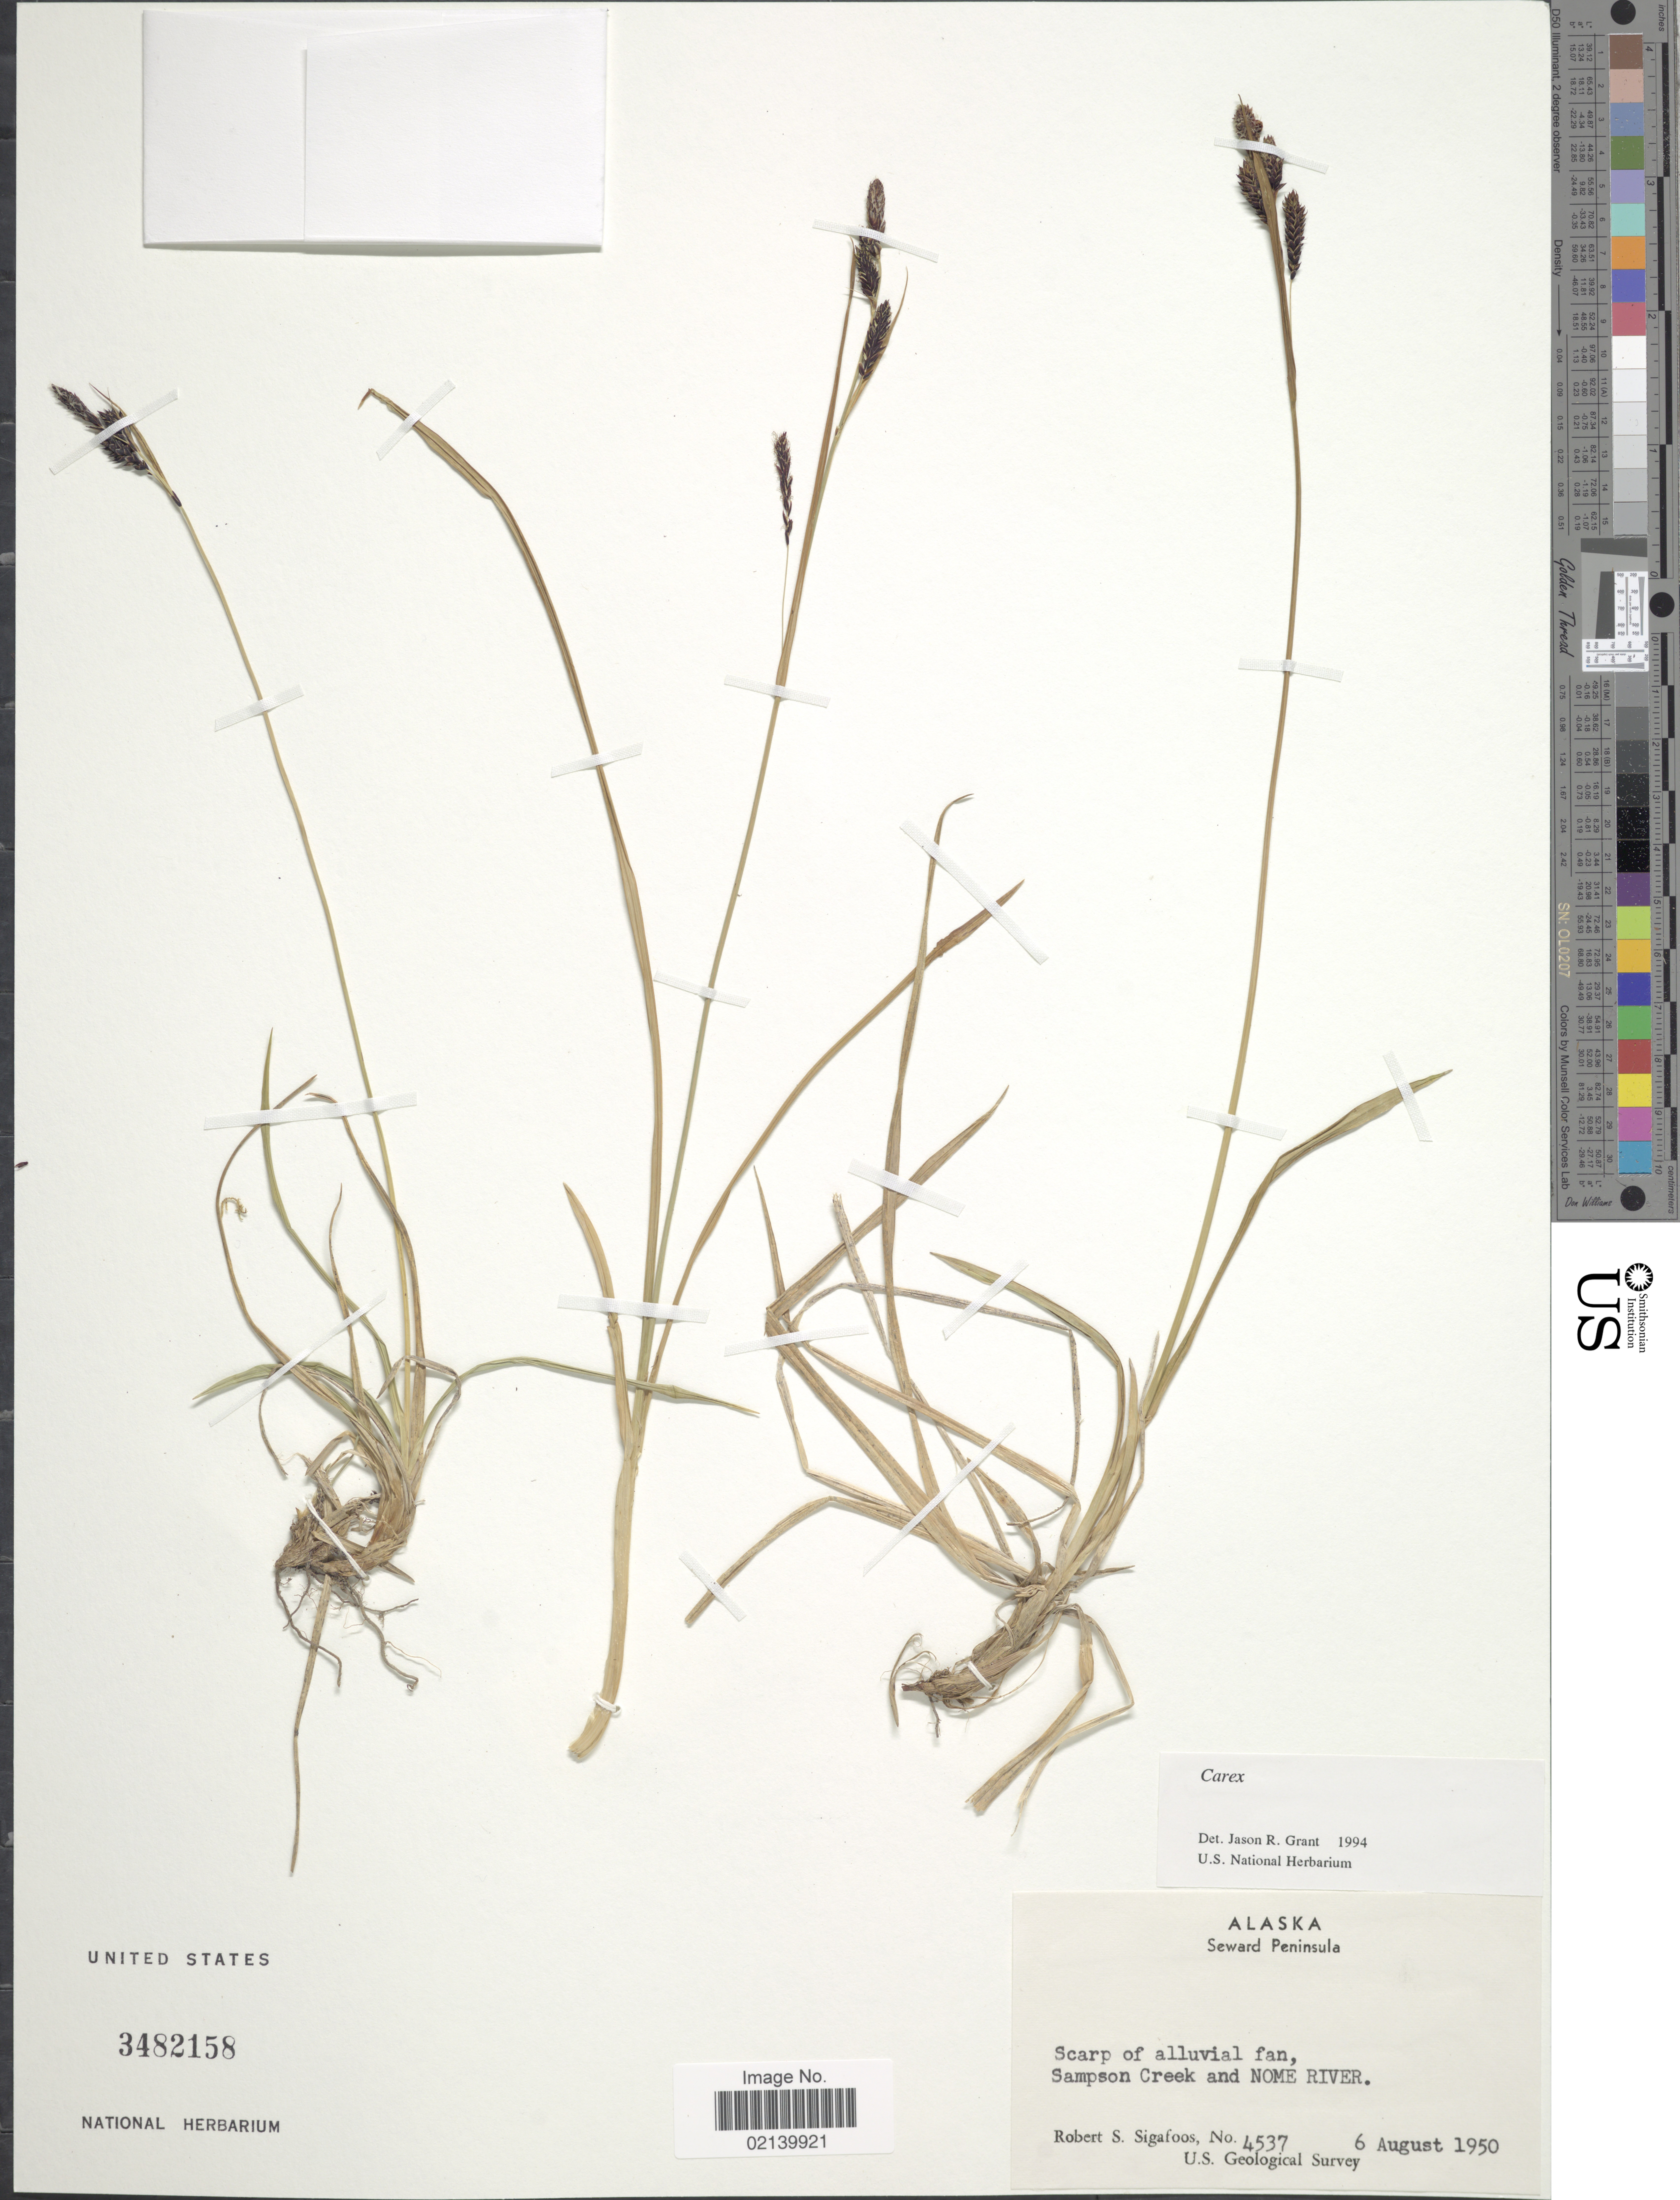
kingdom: Plantae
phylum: Tracheophyta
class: Liliopsida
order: Poales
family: Cyperaceae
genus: Carex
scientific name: Carex sp.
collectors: R. Sigafoos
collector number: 4537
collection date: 1950-08-06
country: United States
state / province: Alaska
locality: Alaska, Seward Peninsula. Scarp of alluvial fan, Sampson Creek and NOME RIVER.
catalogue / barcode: US 3482158